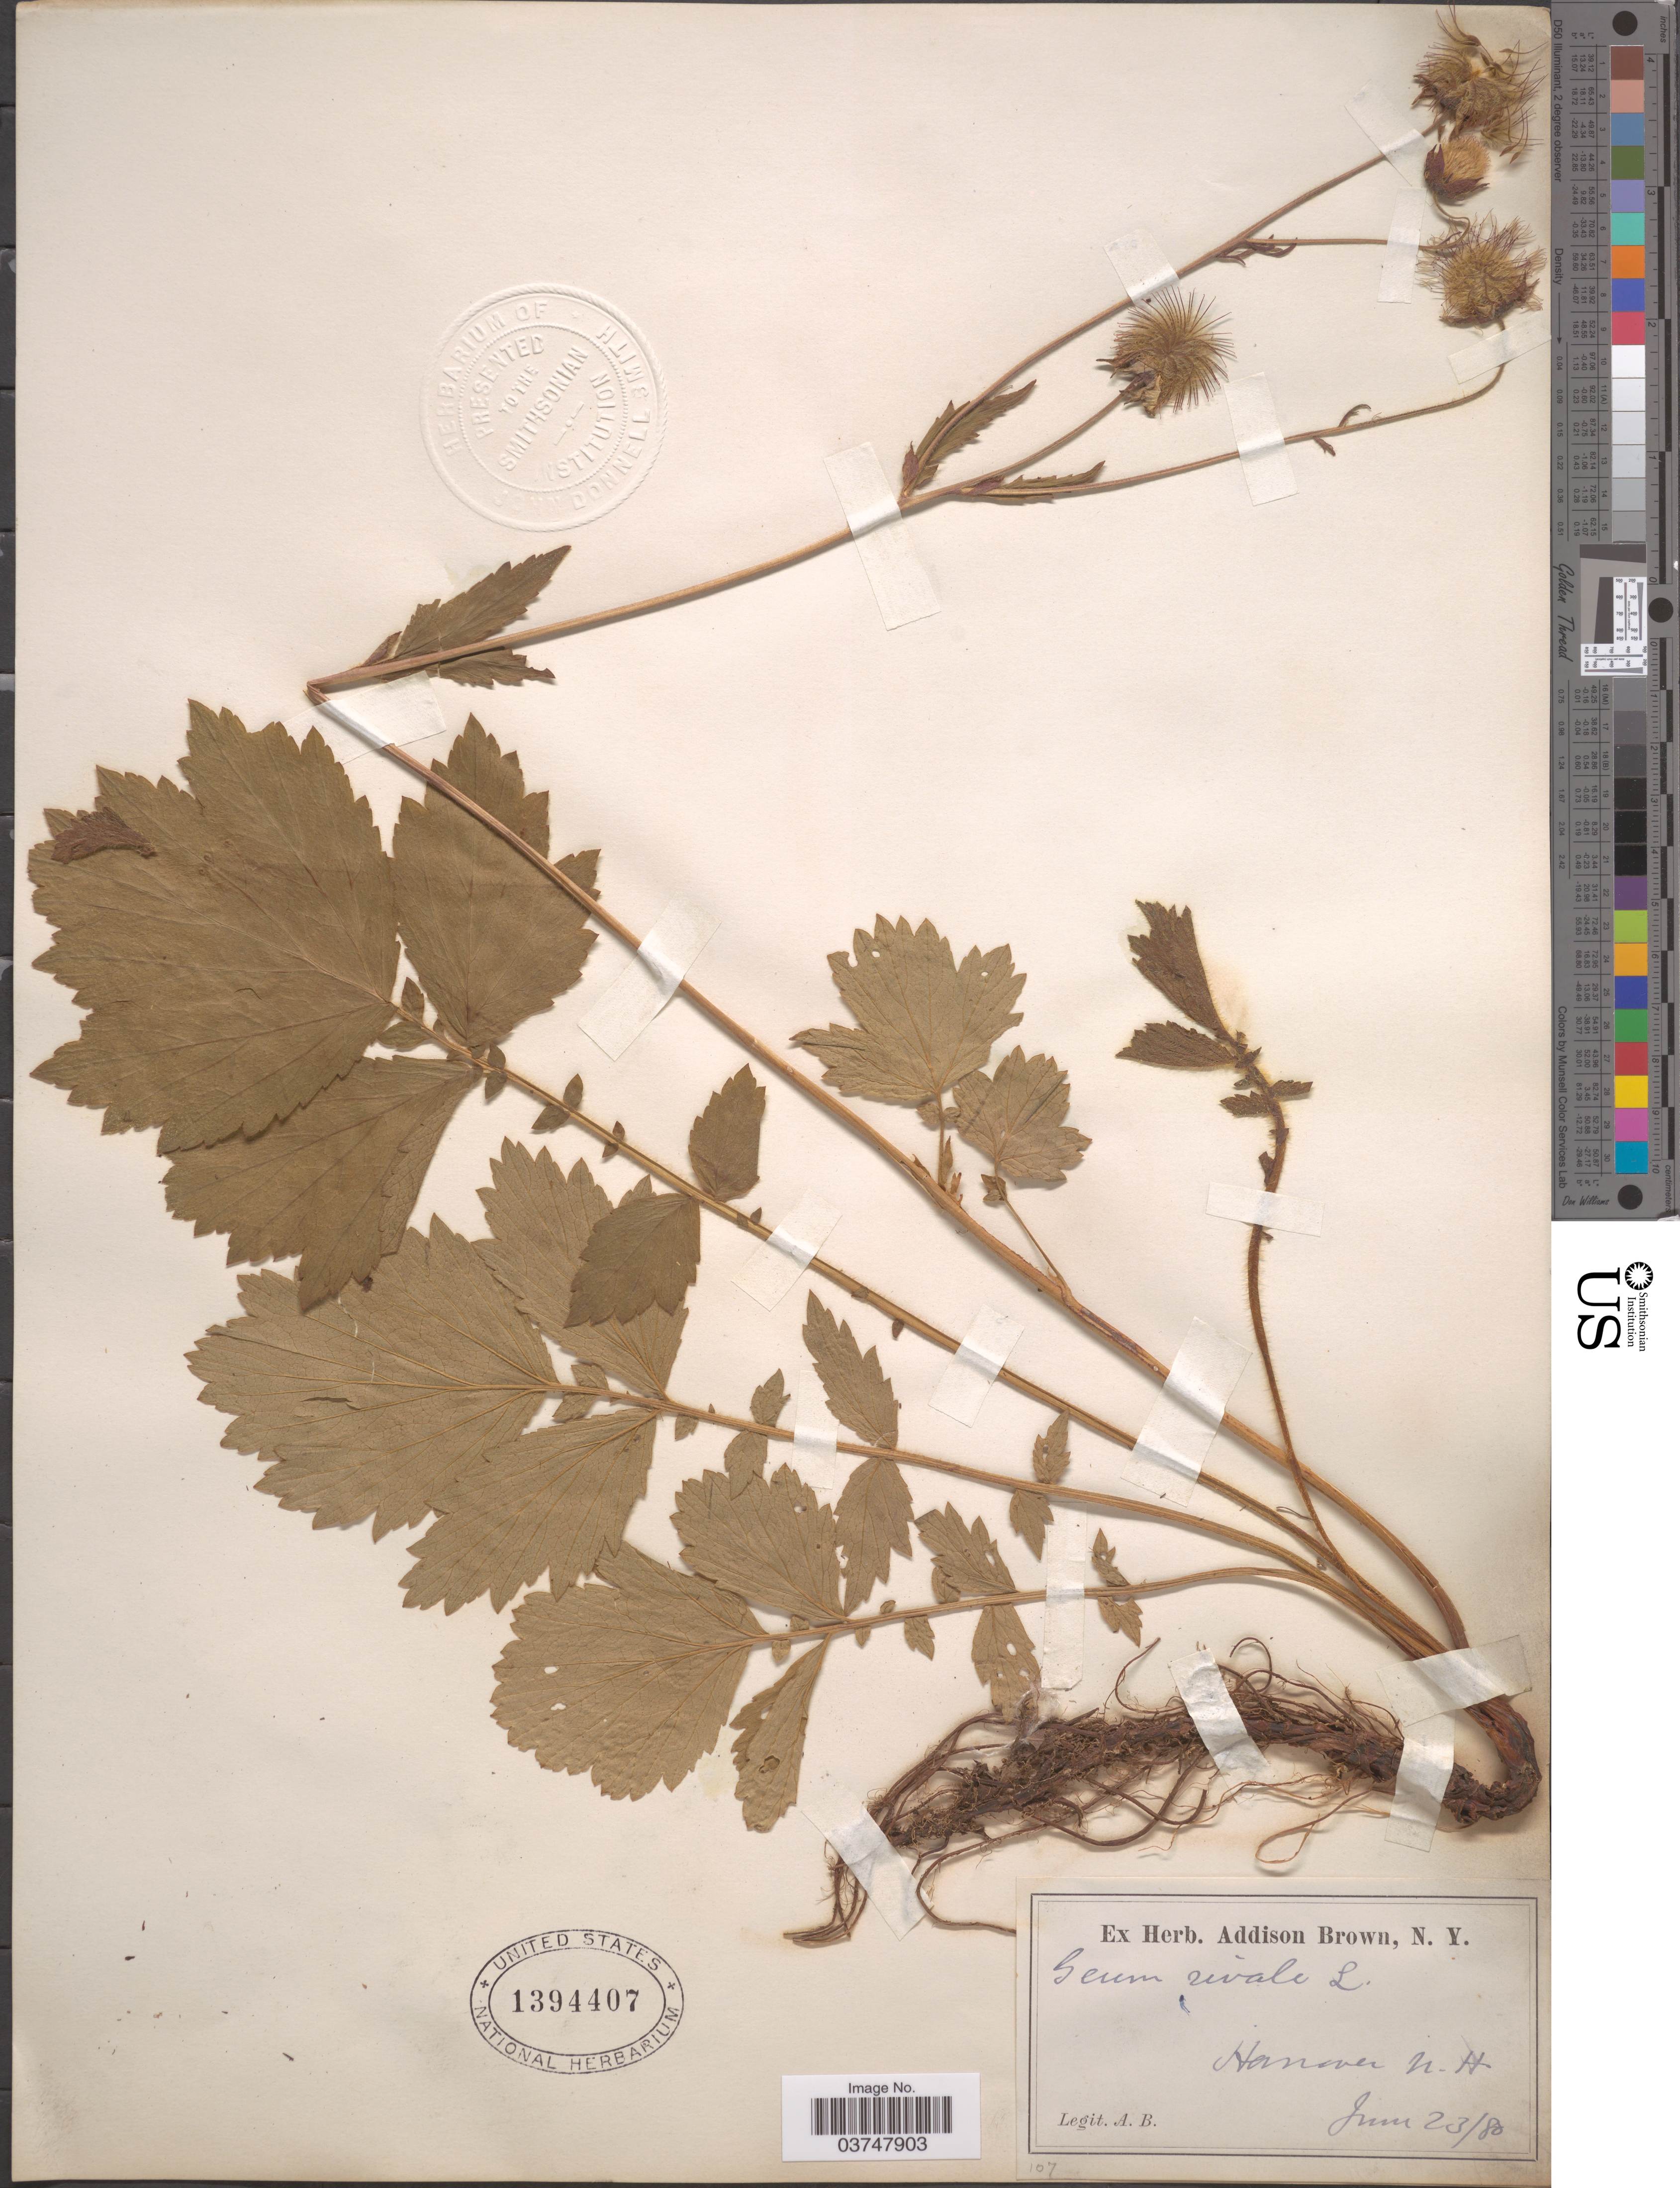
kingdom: Plantae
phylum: Tracheophyta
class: Magnoliopsida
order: Rosales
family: Rosaceae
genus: Geum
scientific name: Geum rivale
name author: L.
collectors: A. Brown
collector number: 107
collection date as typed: Transcribed d/m/y: 23/6/80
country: United States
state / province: New Hampshire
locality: Hanover.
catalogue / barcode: US 1394407